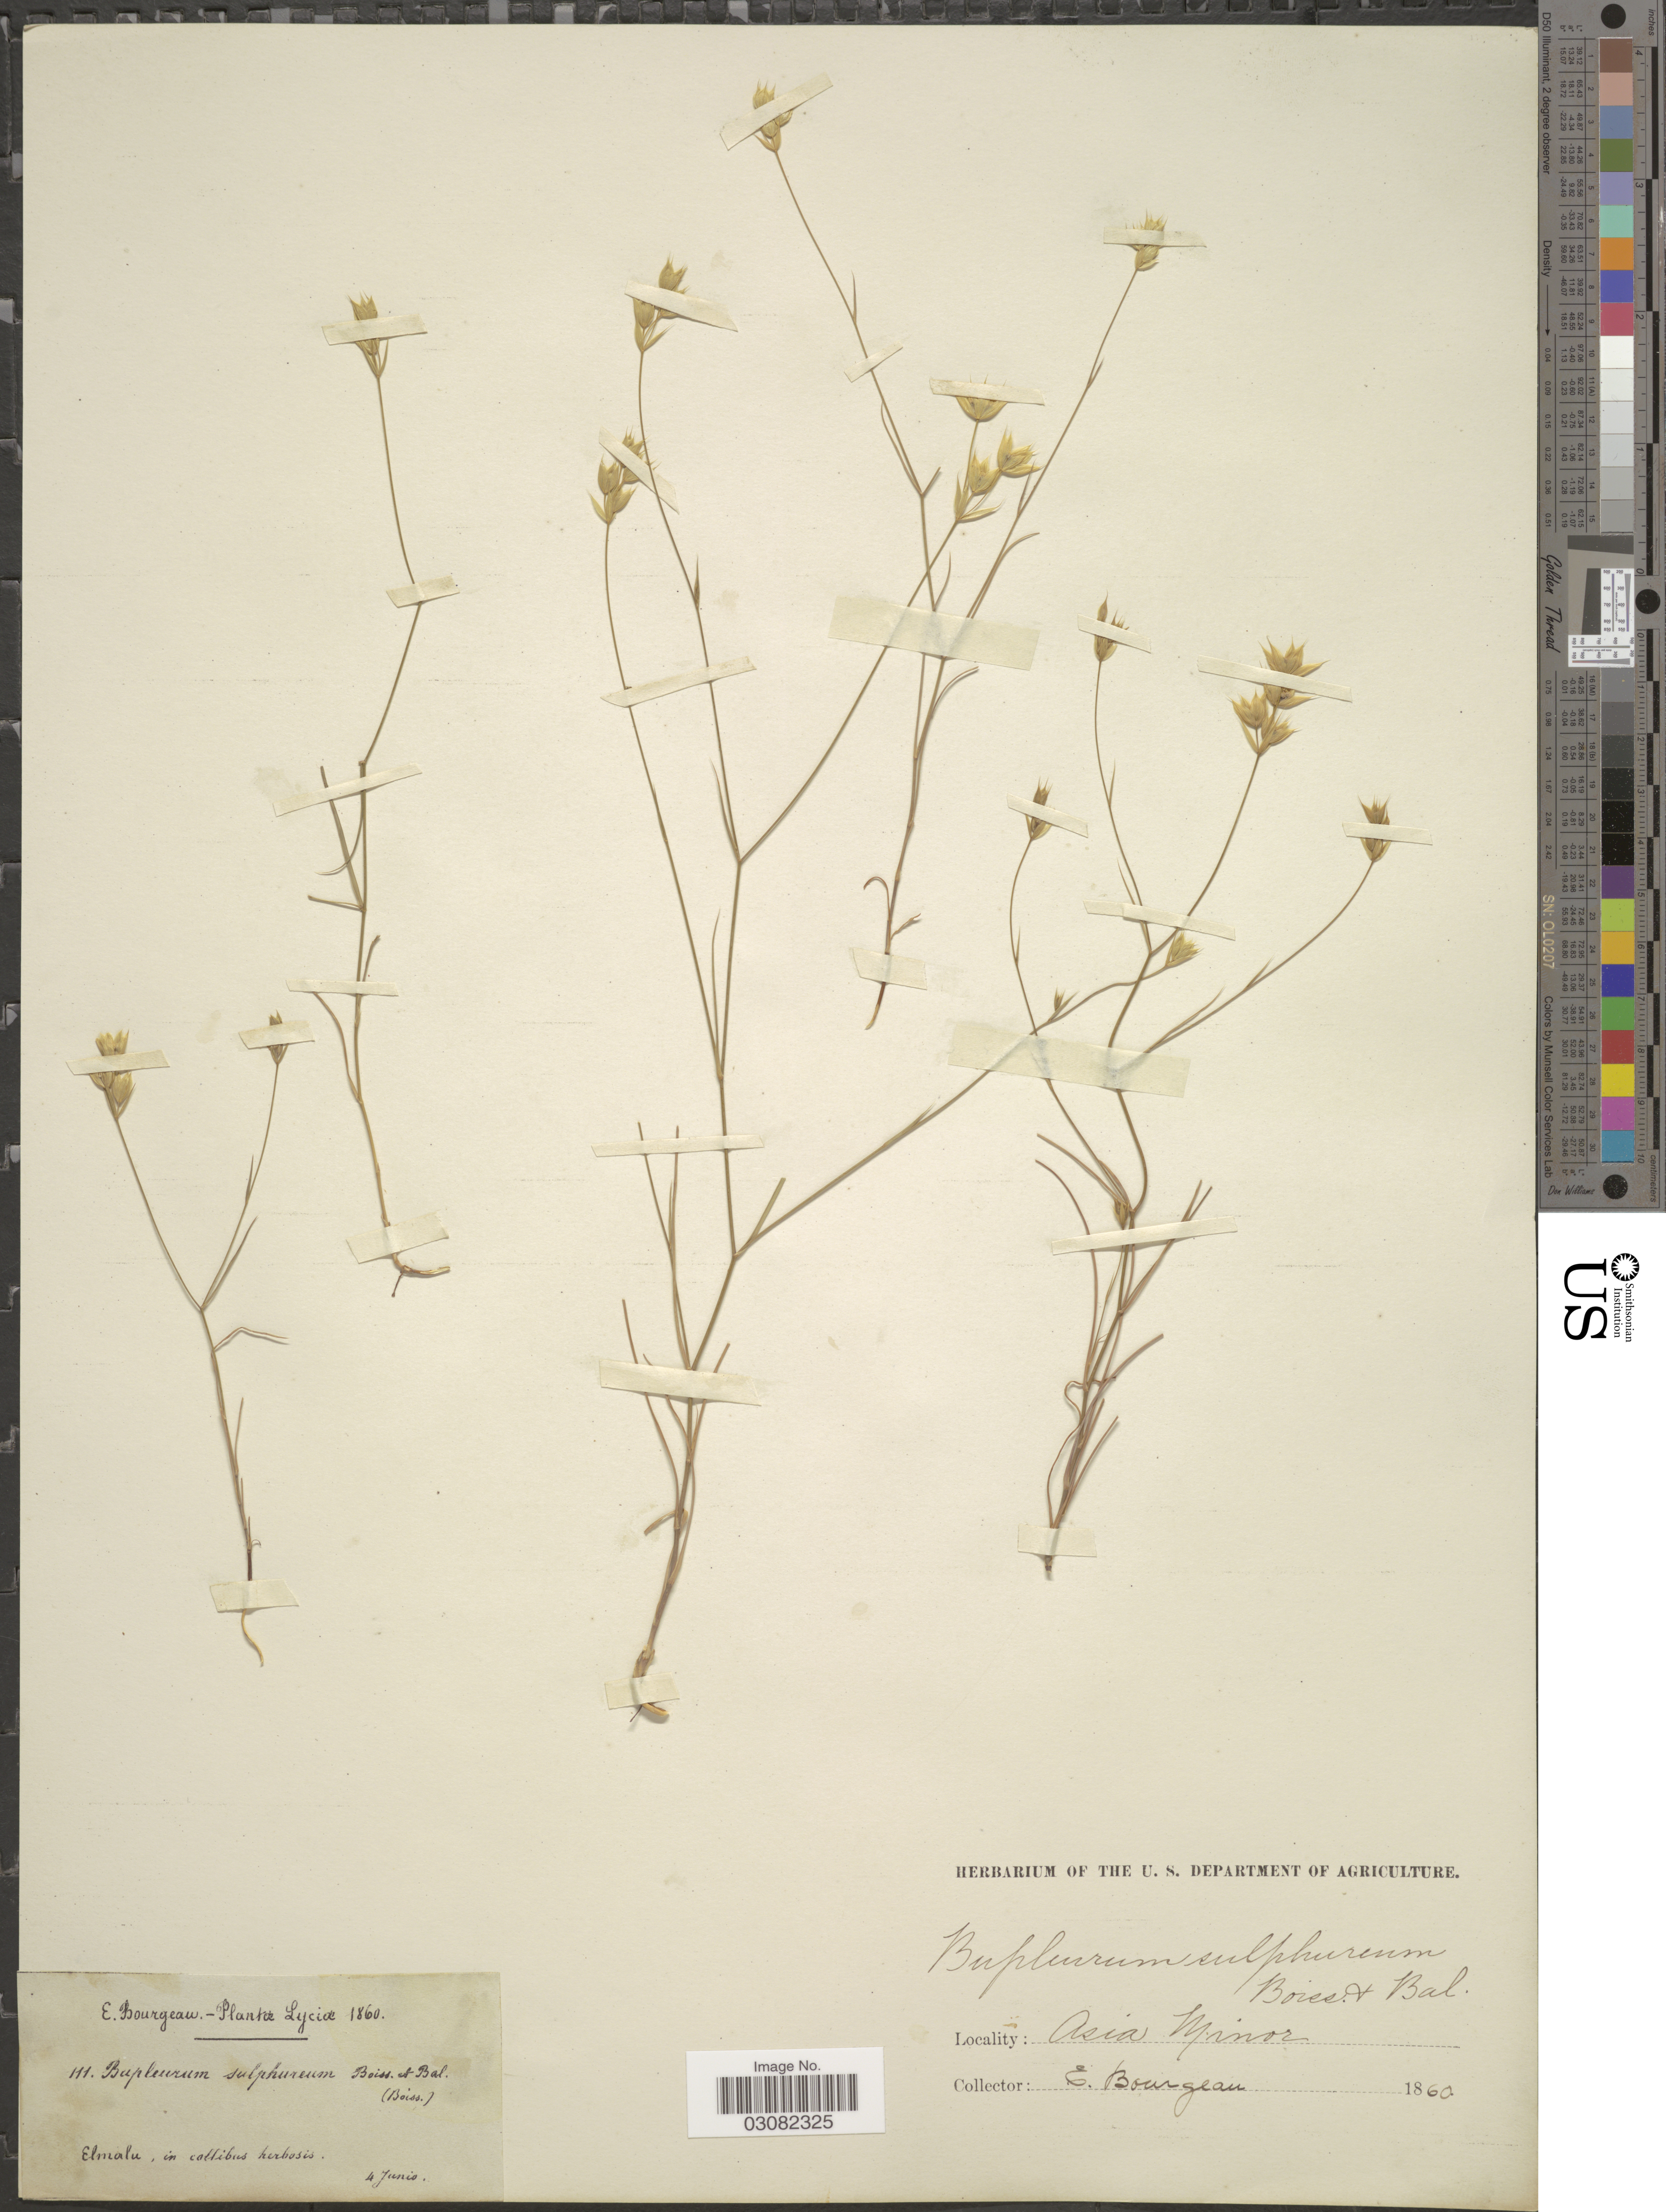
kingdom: Plantae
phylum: Tracheophyta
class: Magnoliopsida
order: Apiales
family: Apiaceae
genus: Bupleurum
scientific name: Bupleurum sulphureum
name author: Boiss. & Balansa in Boiss.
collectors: E. Bourgeau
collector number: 111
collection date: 1860-06-04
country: Turkey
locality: Lyciæ. Elmalu, in collibus herbosis. Asia minor.